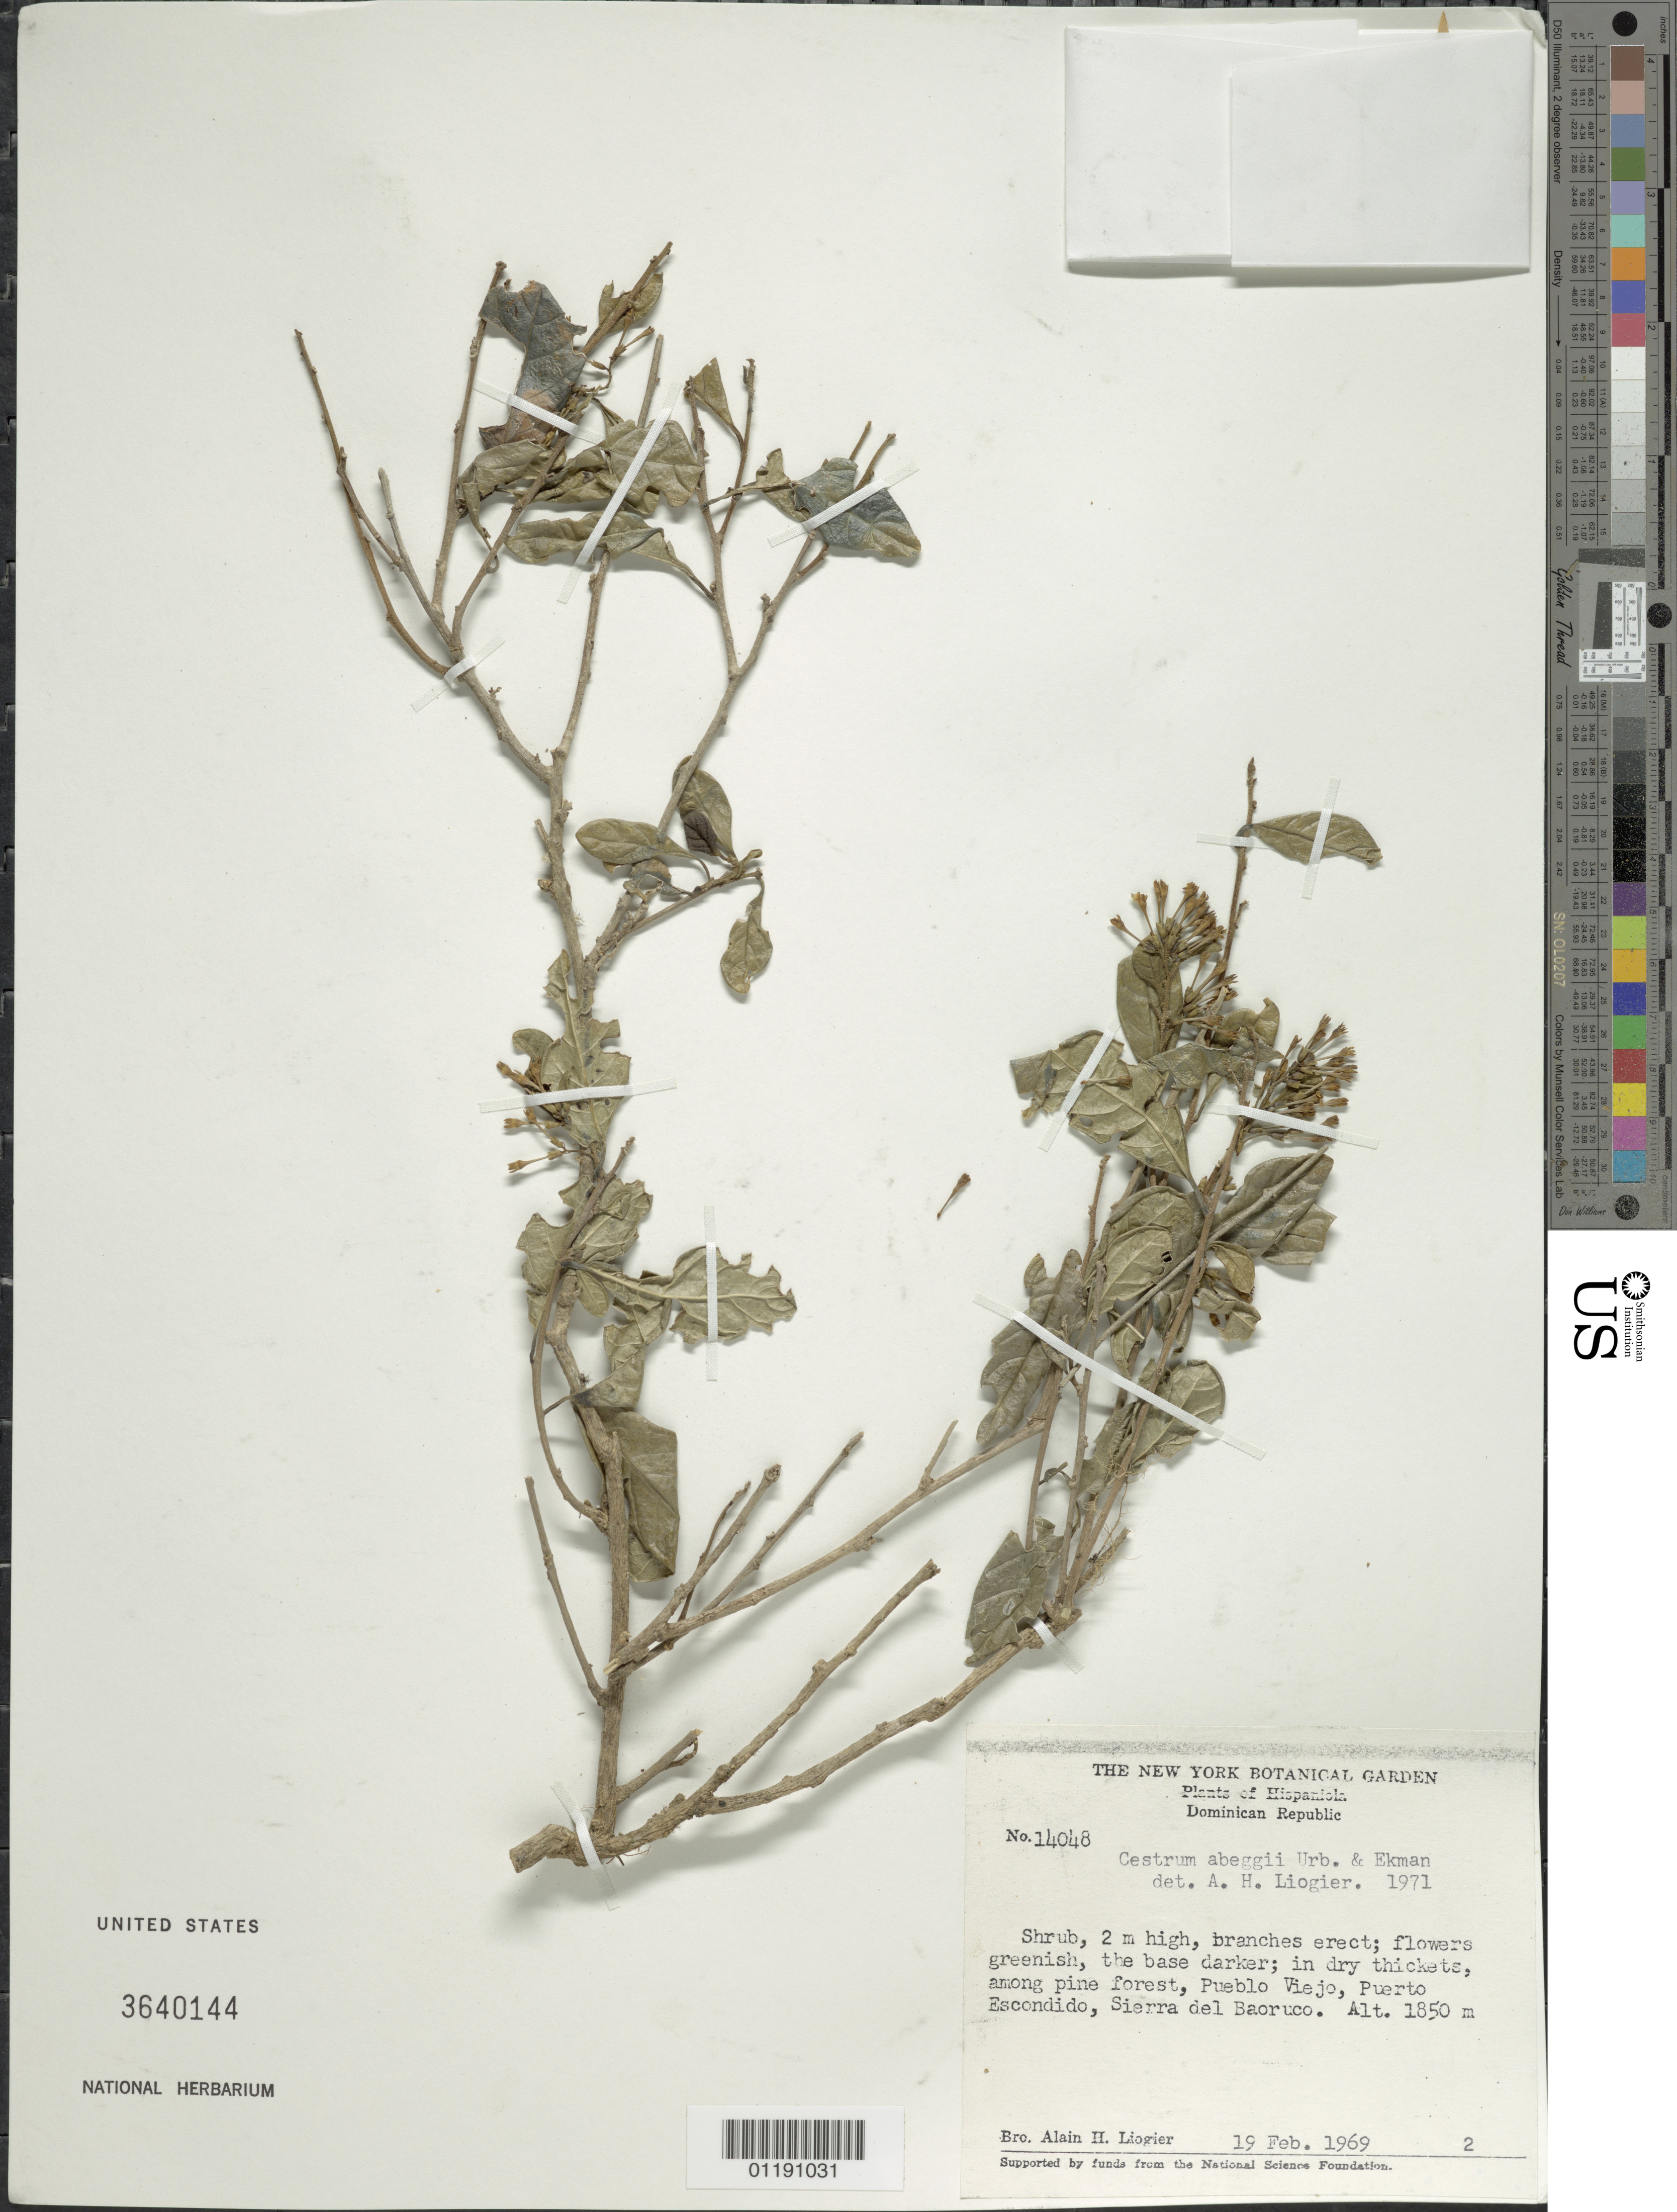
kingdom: Plantae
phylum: Tracheophyta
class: Magnoliopsida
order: Solanales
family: Solanaceae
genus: Cestrum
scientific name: Cestrum abeggii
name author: Urb. & Ekman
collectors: A. H. Liogier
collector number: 14048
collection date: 1969-02-19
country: Dominican Republic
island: Hispaniola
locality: Pueblo Viejo, Puerto Escondido, Sierra del Baoruco.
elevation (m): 1850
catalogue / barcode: US 3640144